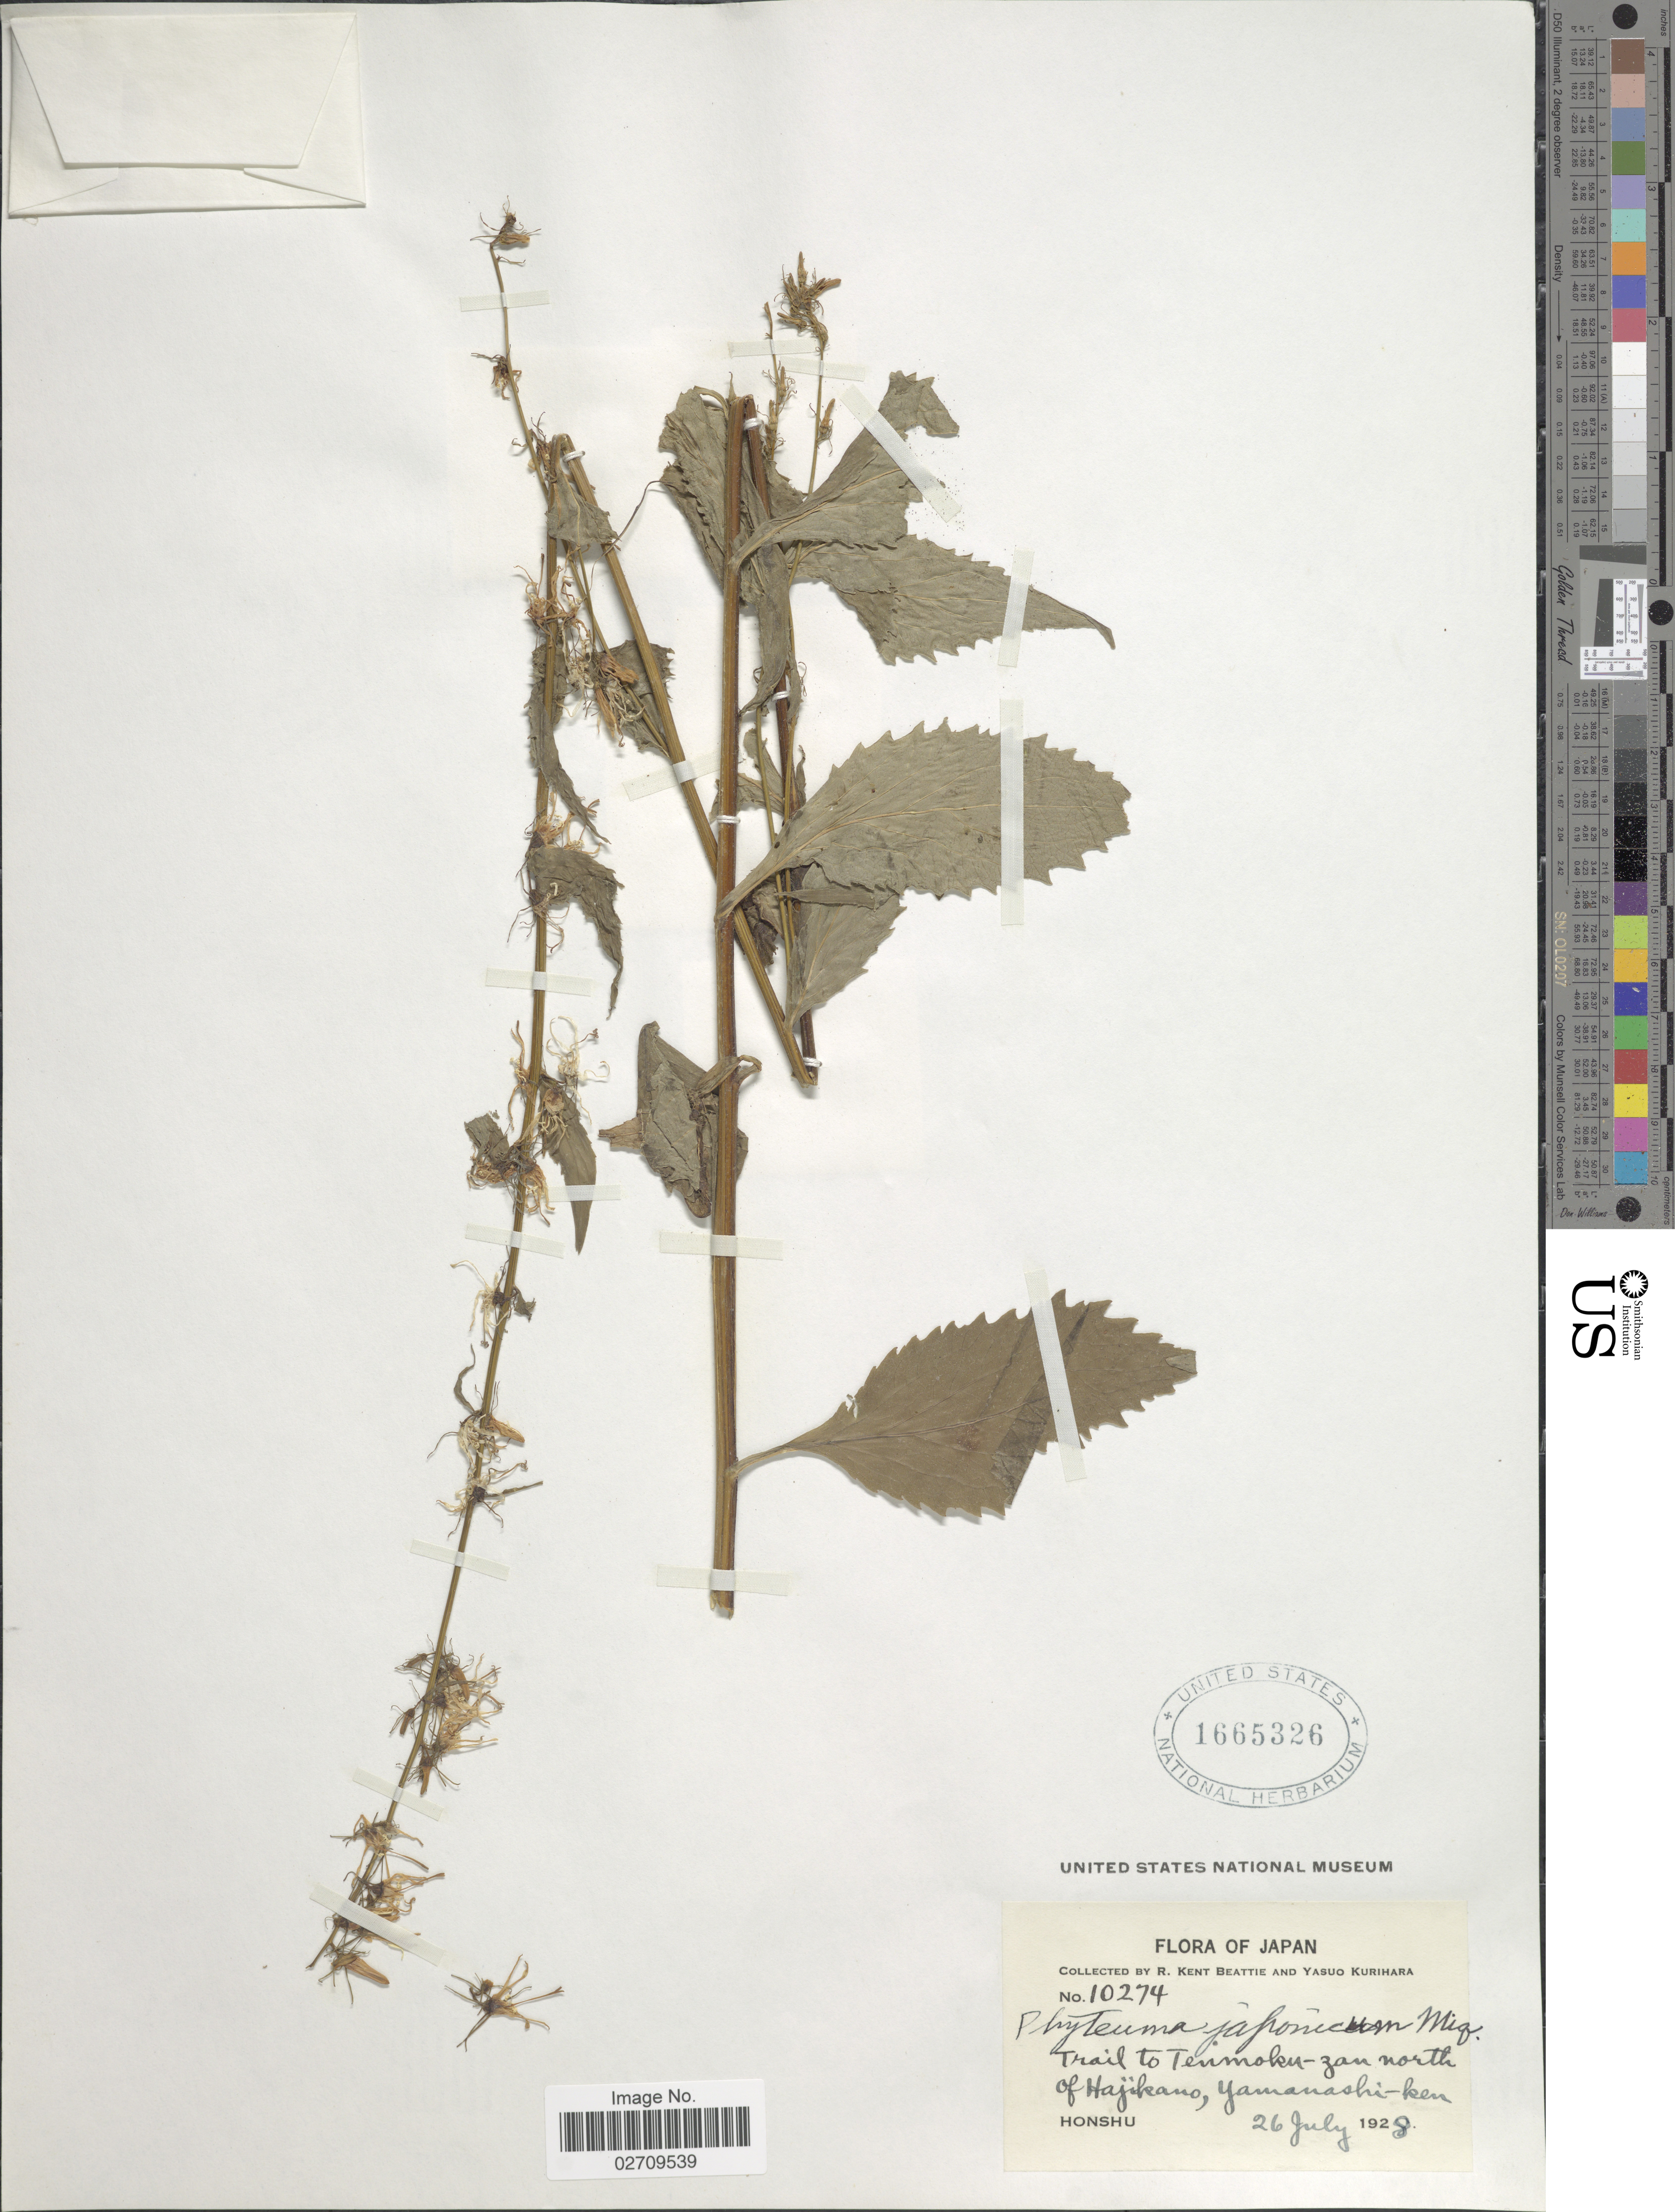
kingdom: Plantae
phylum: Tracheophyta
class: Magnoliopsida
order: Asterales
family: Campanulaceae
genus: Asyneuma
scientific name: Asyneuma japonicum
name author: (Wall.) Briq.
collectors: R. K. Beattie & Y. Kurihara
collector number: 10274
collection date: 1928-07-26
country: Japan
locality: Trail to Tenimoku-zan north of Hajikano, Yamanashi-ken, Honshu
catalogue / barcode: US 1665326